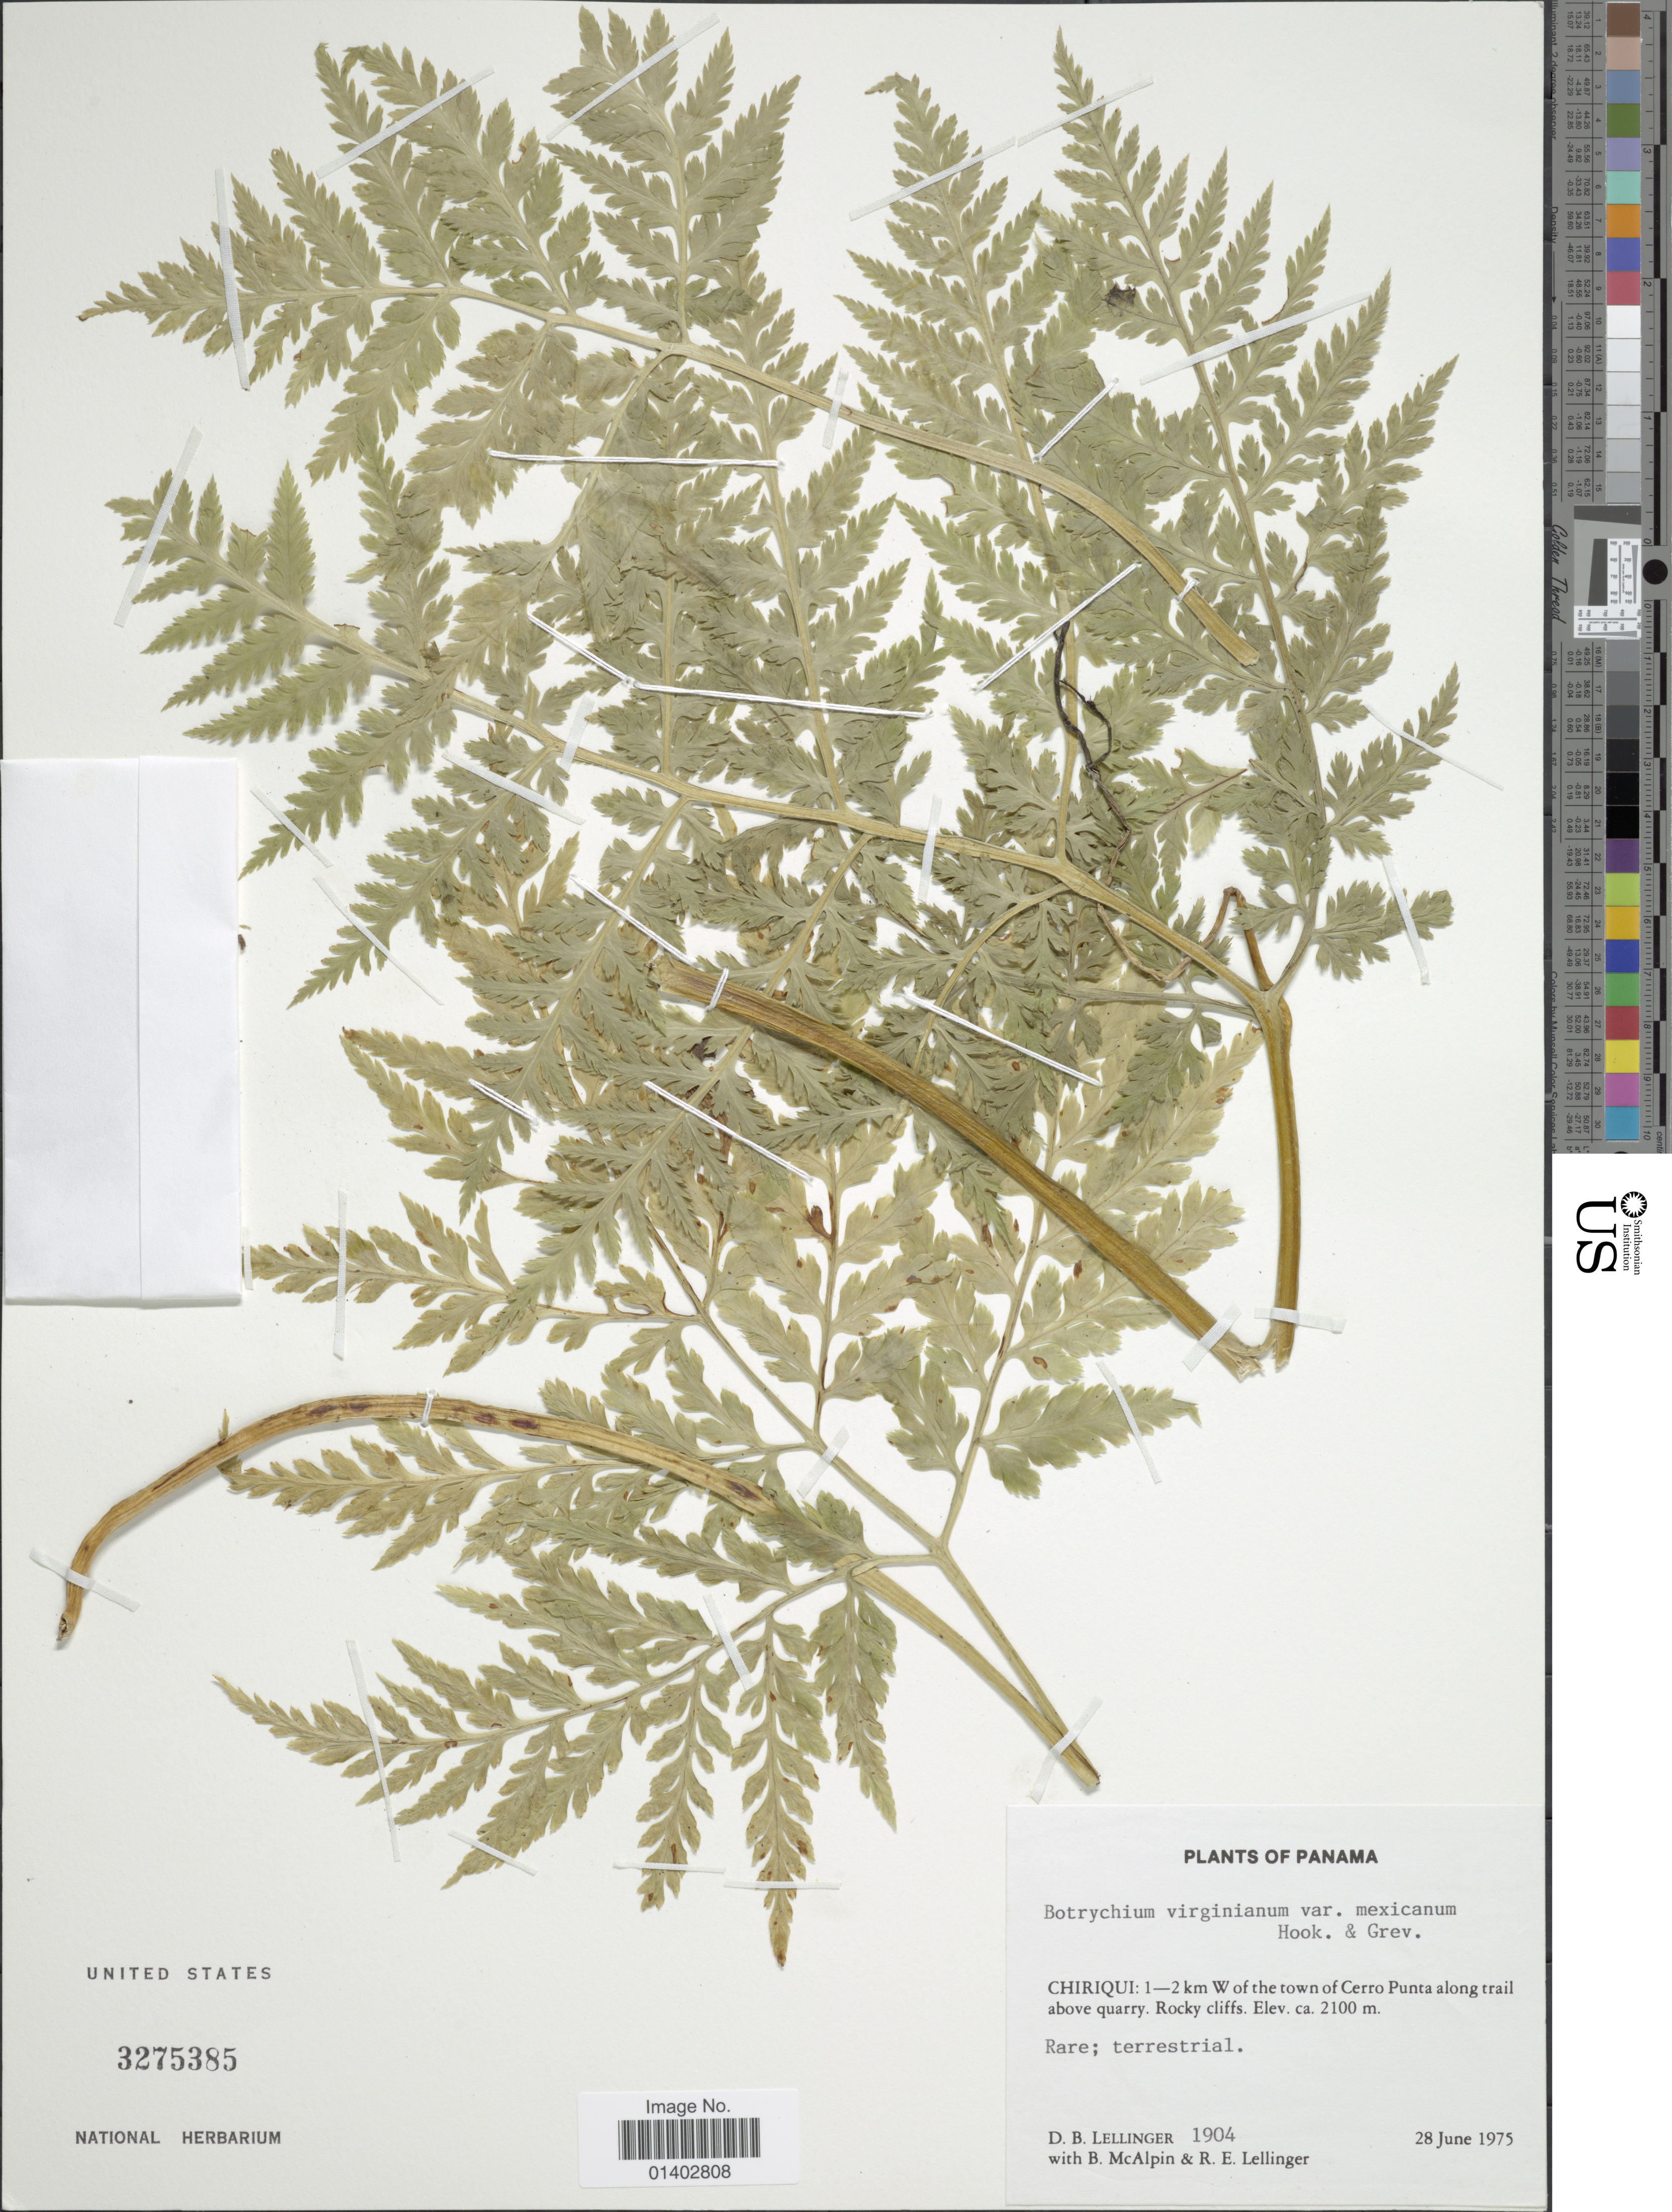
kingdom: Plantae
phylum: Tracheophyta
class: Polypodiopsida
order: Ophioglossales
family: Ophioglossaceae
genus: Botrychium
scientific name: Botrychium virginianum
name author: (L.) Sw.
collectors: D. B. Lellinger, B. McAlpin & R. E. Lellinger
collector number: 1904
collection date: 1975-06-28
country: Panama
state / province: Chiriqui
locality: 1-2 k W of the town of Cerro Punta along trail above quarry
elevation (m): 2100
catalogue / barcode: US 3275385